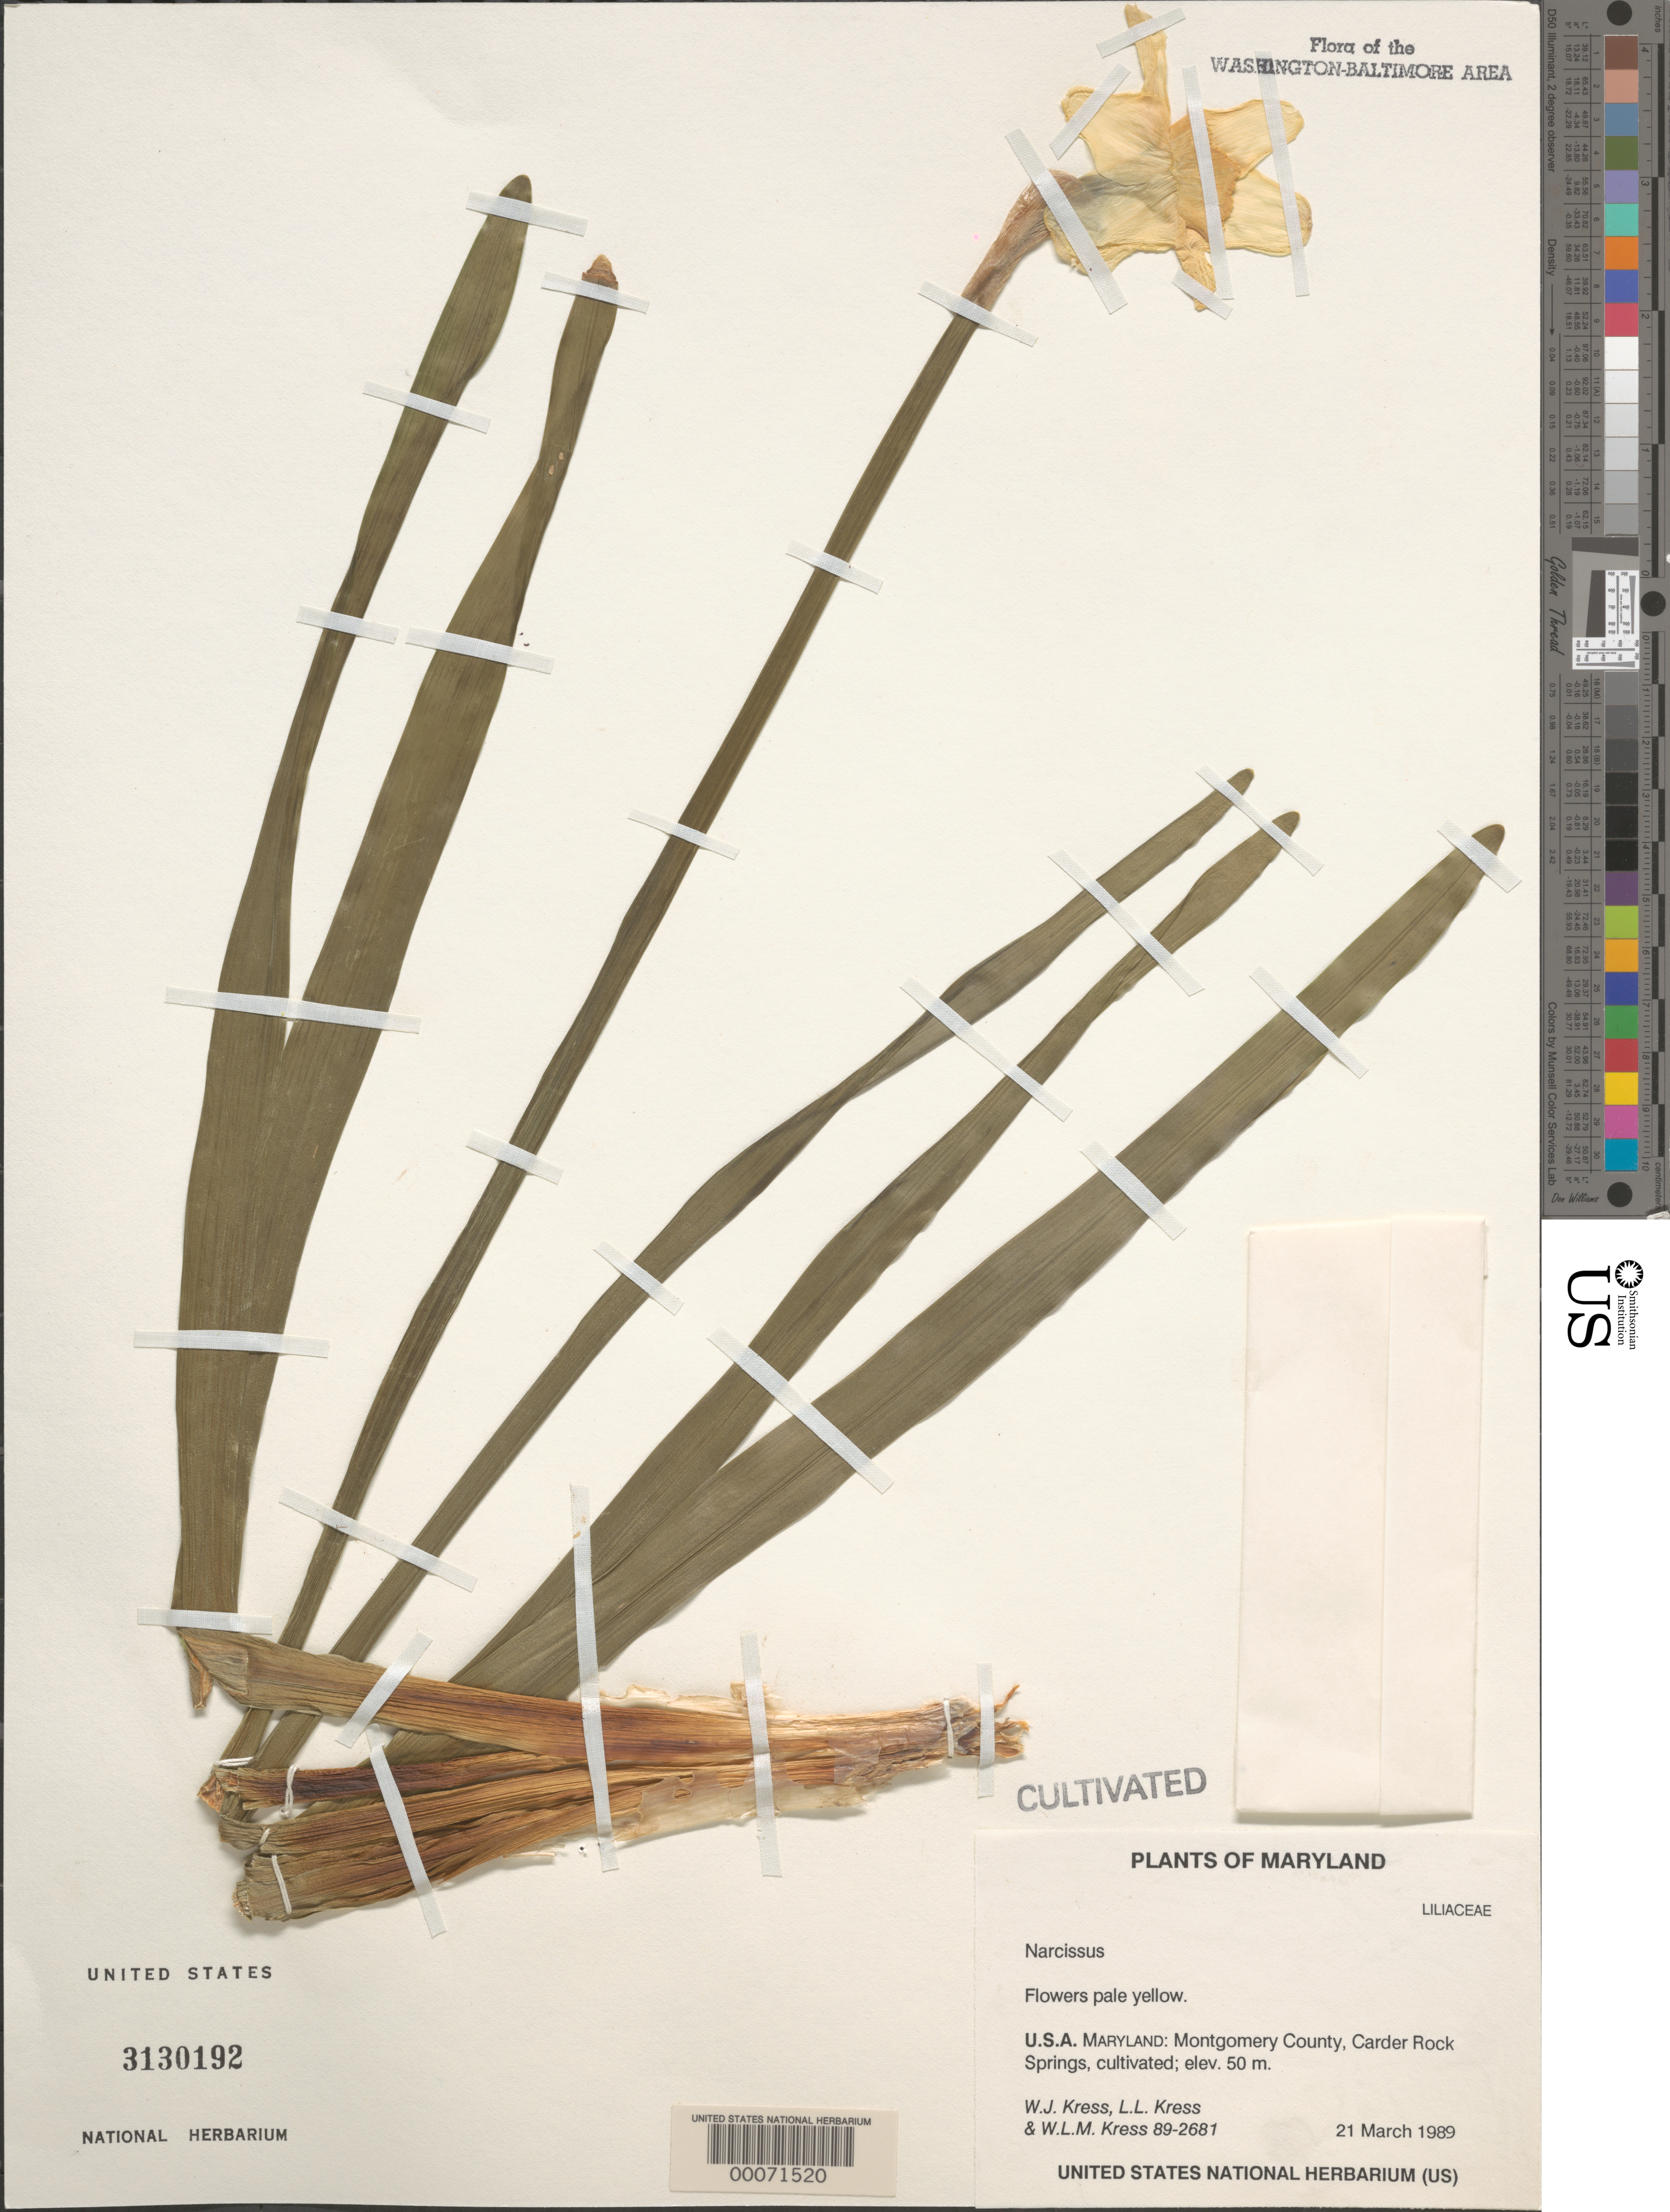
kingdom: Plantae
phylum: Tracheophyta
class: Liliopsida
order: Asparagales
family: Amaryllidaceae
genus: Narcissus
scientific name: Narcissus sp.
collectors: W. J. Kress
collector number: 89-2681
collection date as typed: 21 Mar 1989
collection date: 1989-03-21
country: United States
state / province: Maryland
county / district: Montgomery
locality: Carderock Springs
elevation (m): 50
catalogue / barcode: US 3130192